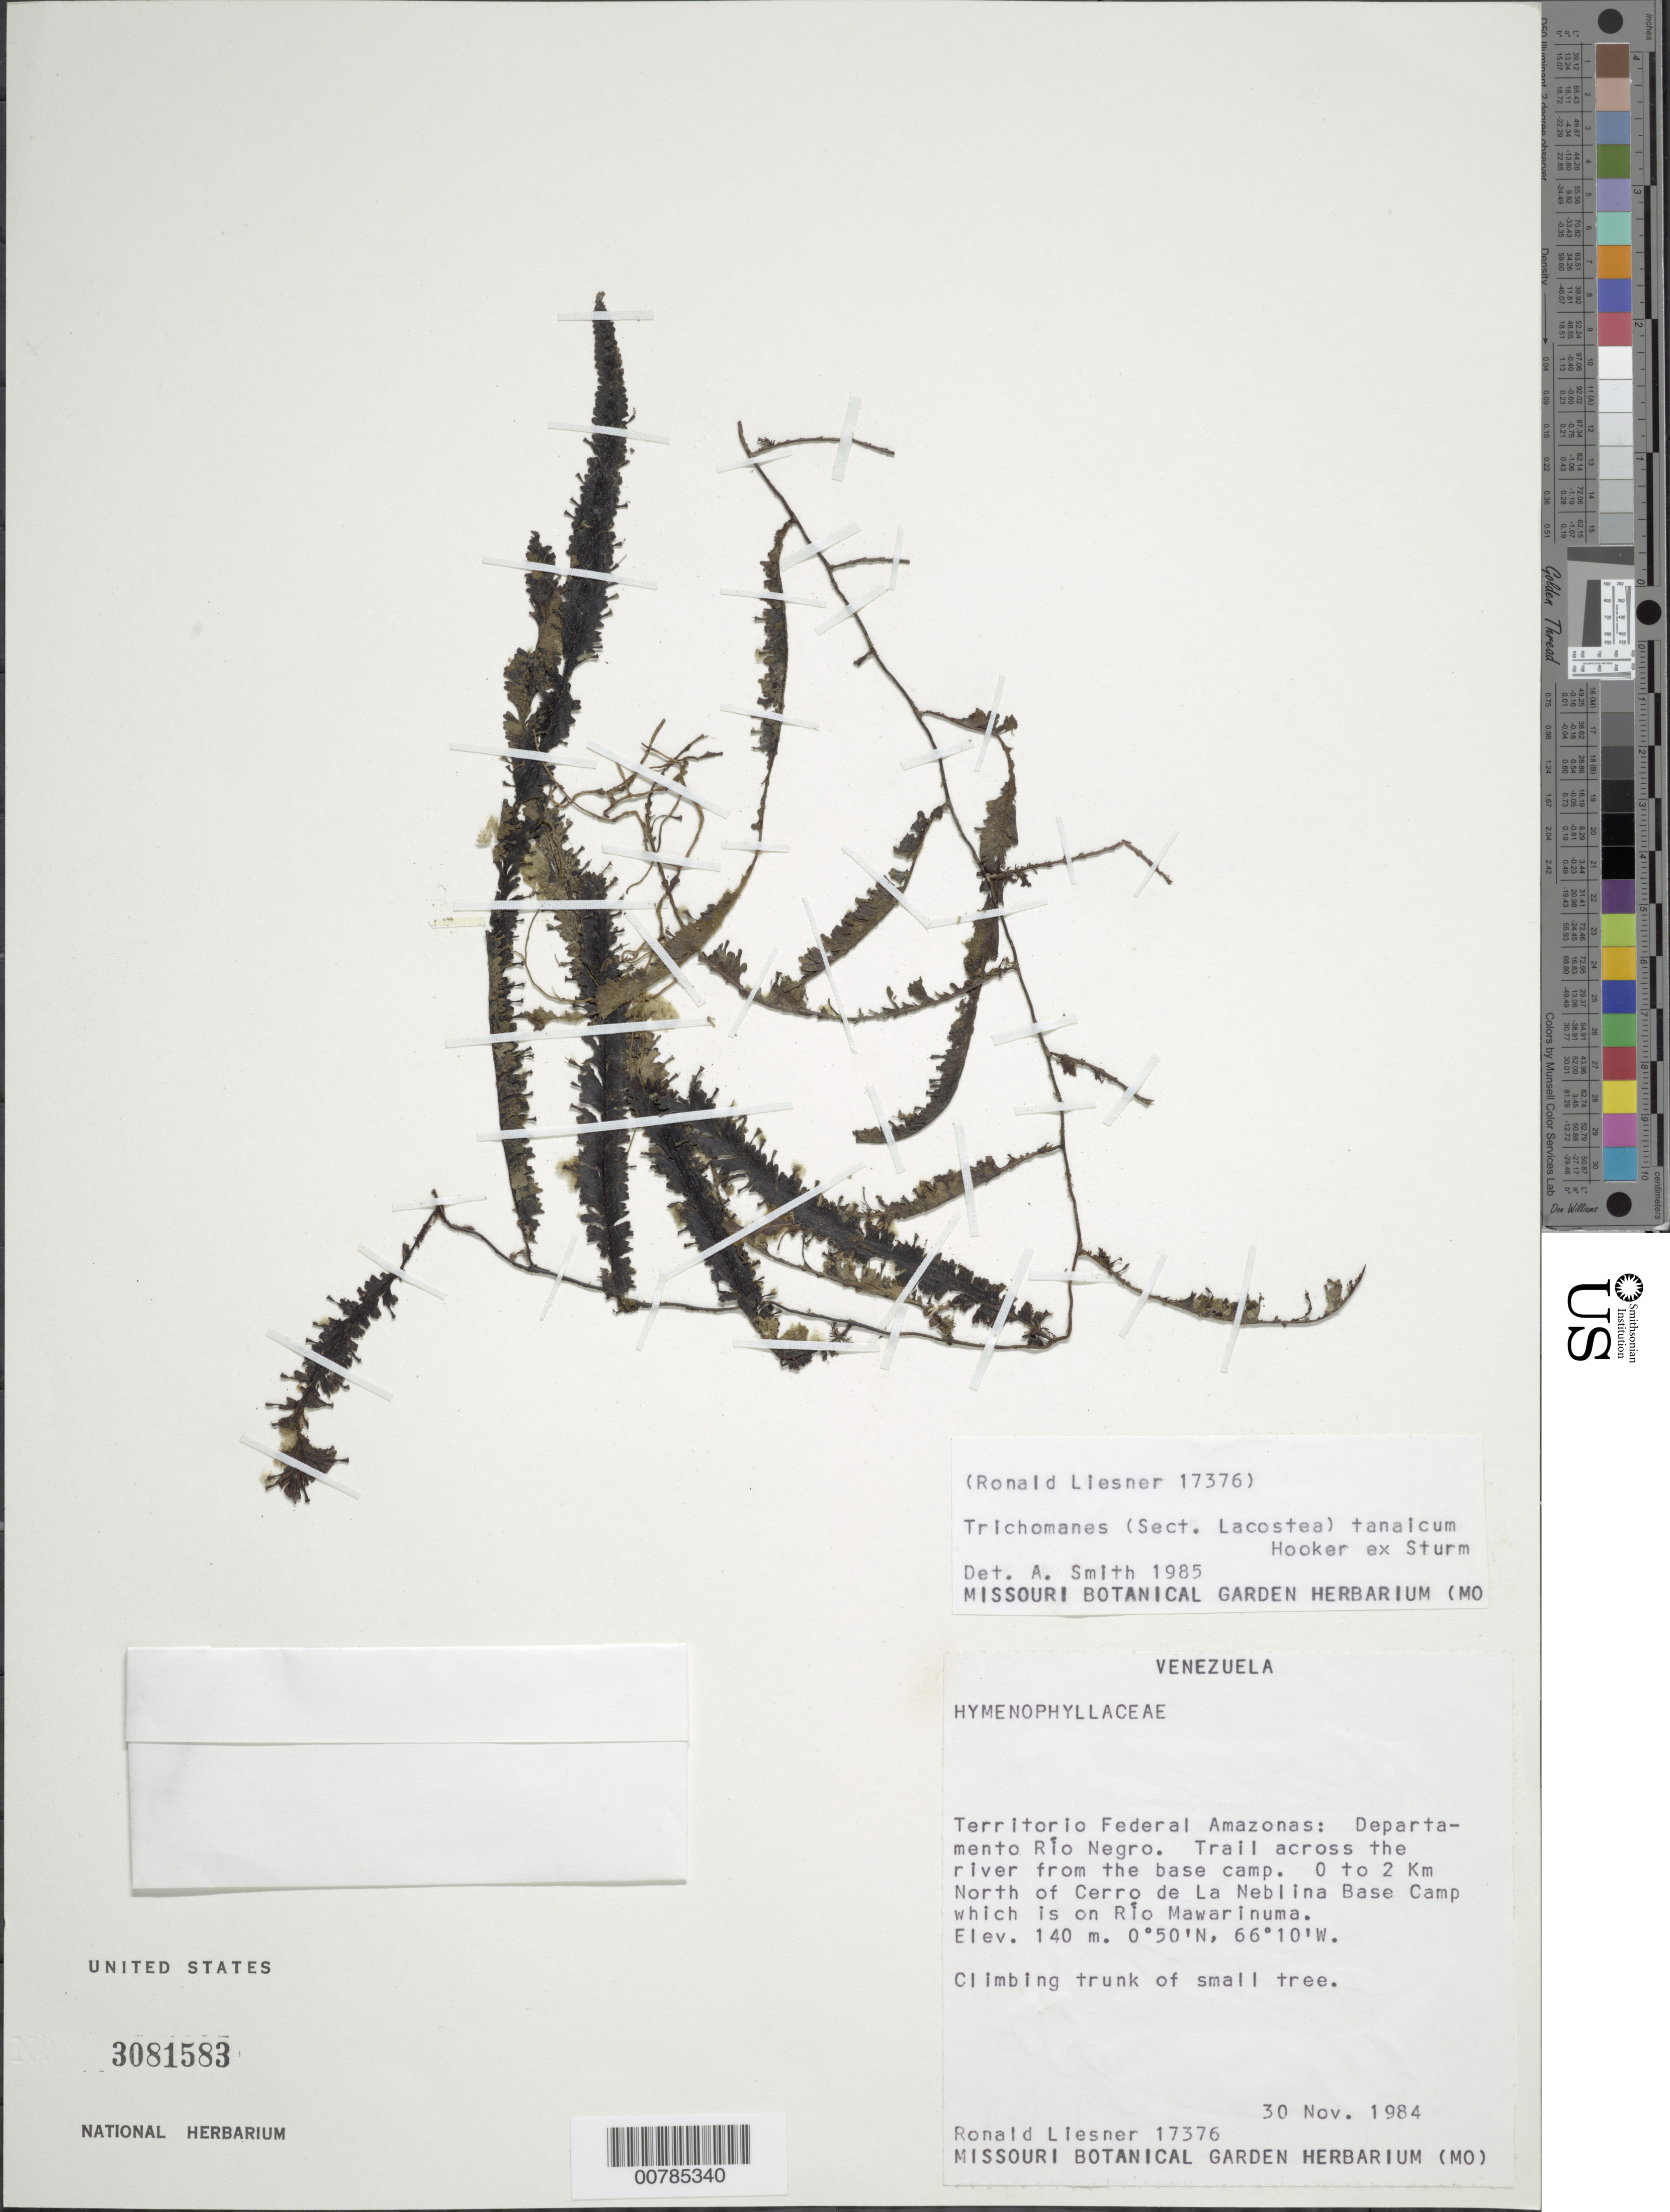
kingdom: Plantae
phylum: Tracheophyta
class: Polypodiopsida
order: Hymenophyllales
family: Hymenophyllaceae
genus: Trichomanes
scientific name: Trichomanes tanaicum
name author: Hook. ex J.W. Sturm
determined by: Smith, Alan R., (UC)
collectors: R. L. Liesner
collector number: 17376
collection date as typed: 30-Nov-84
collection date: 1984-11-30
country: Venezuela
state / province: Amazonas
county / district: Río Negro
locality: Río Mawarinuma, 0-2 km N of Cerro de La Neblina Base Camp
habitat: Trail across river from base camp; on trunk of small tree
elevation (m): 140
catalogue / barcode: US 3081583